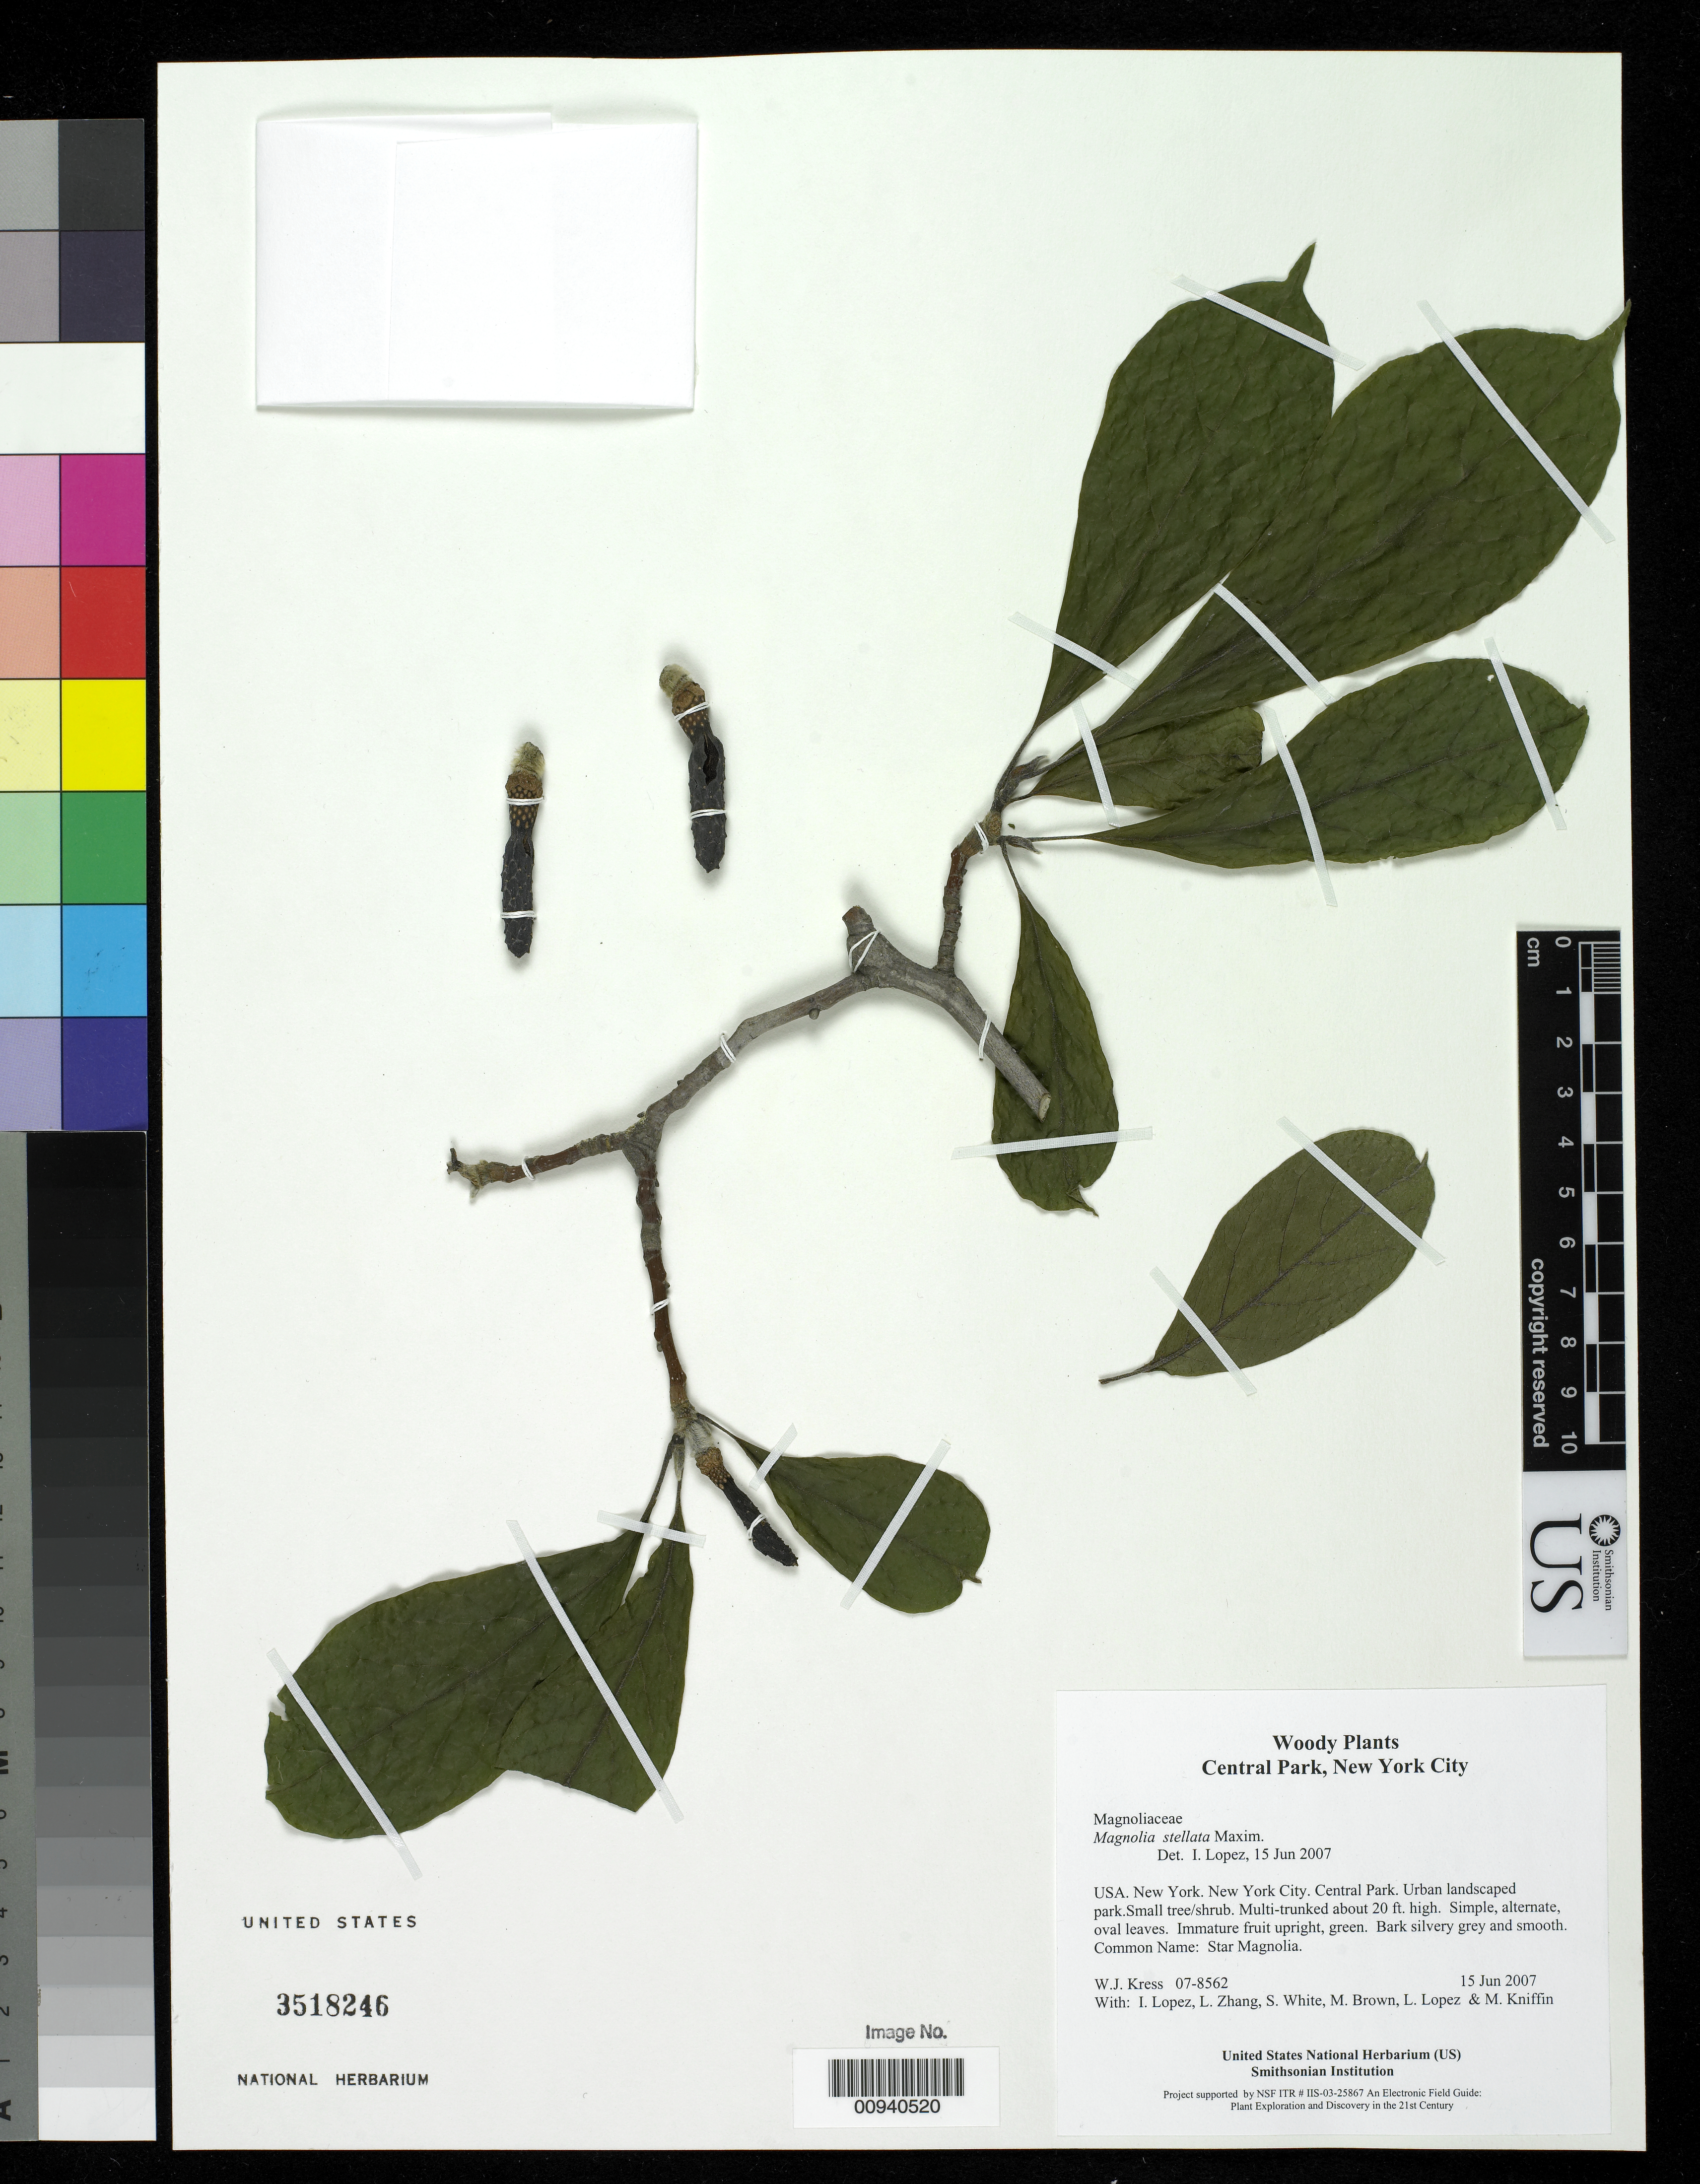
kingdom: Plantae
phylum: Tracheophyta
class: Magnoliopsida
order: Magnoliales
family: Magnoliaceae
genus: Magnolia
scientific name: Magnolia stellata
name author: (Siebold & Zucc.) Maxim.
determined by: Lopez, Ida C., (BOT), Smithsonian Institution - National Museum of Natural History (UNITED STATES)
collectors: W. J. Kress, I. C. Lopez, L. B. Zhang, S. White, M. Brown, L. López & M. Kniffin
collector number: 07-8562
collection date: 2007-06-15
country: United States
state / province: New York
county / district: New York City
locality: Central Park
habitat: Urban landscaped park.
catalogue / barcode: US 3518246